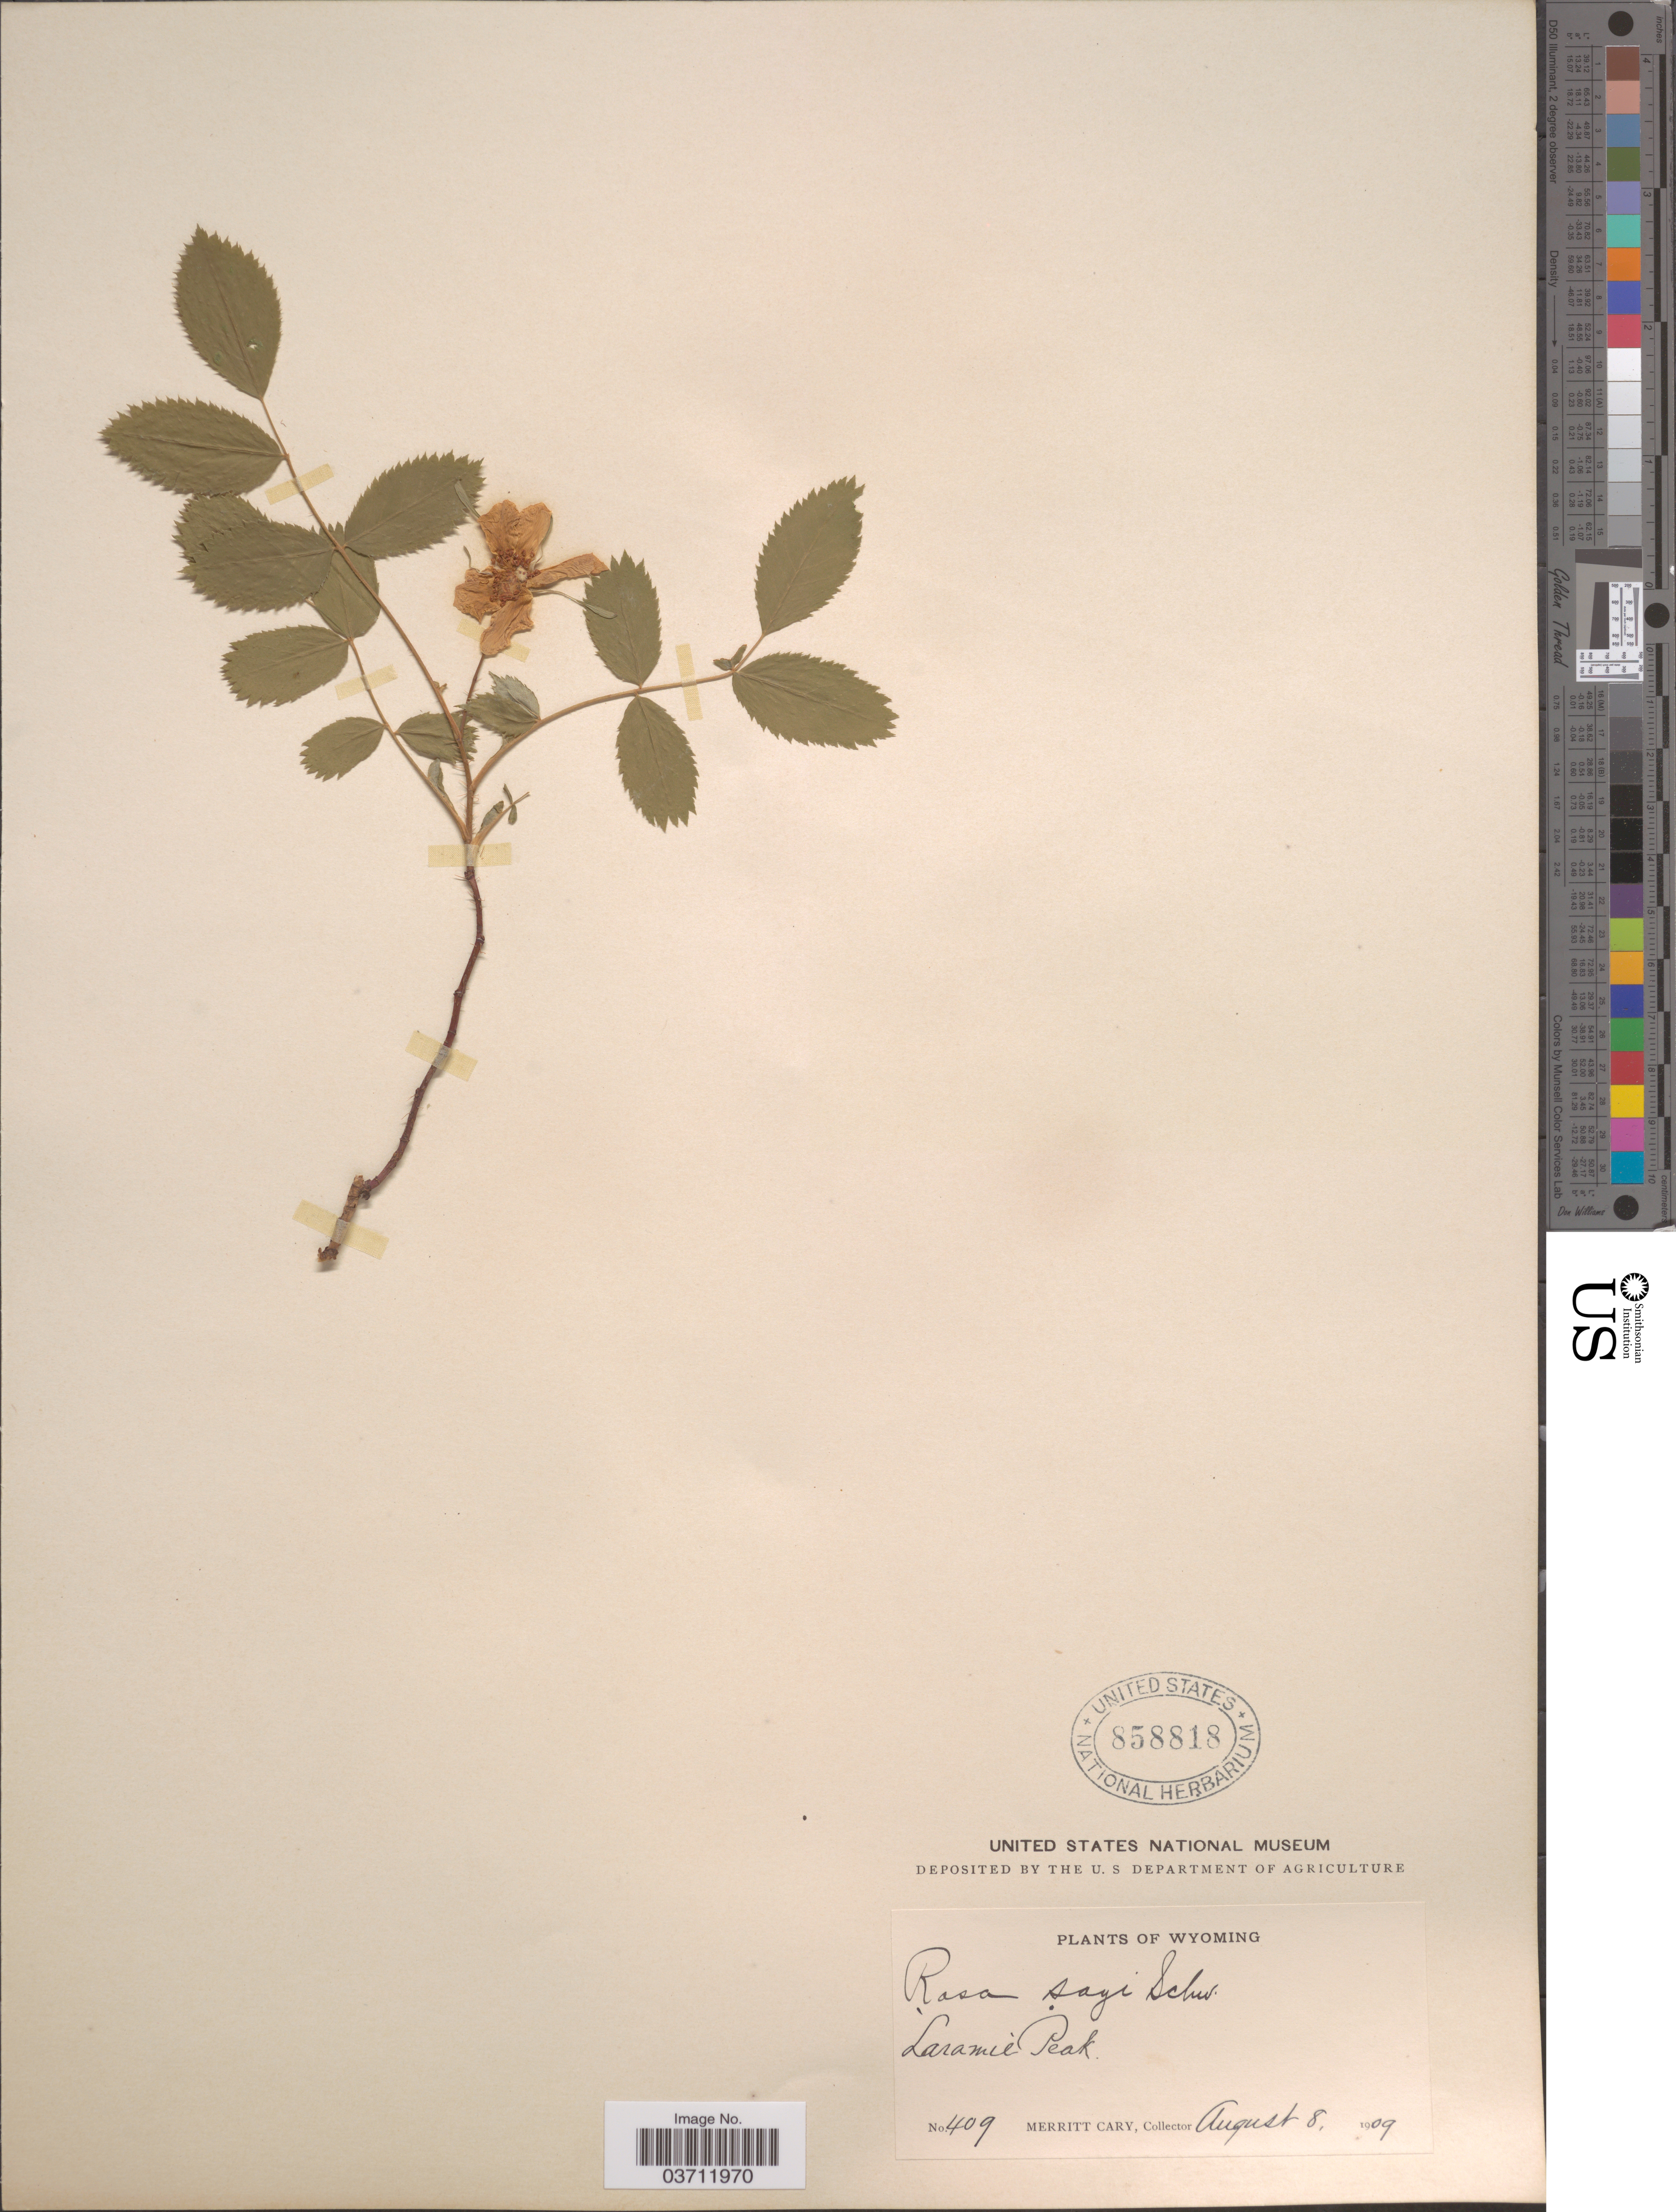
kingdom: Plantae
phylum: Tracheophyta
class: Magnoliopsida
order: Rosales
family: Rosaceae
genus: Rosa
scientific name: Rosa sayi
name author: Schwein.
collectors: C. Merritt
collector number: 409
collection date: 1909-08-08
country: United States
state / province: Wyoming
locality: Laramie Peak.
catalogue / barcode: US 858818